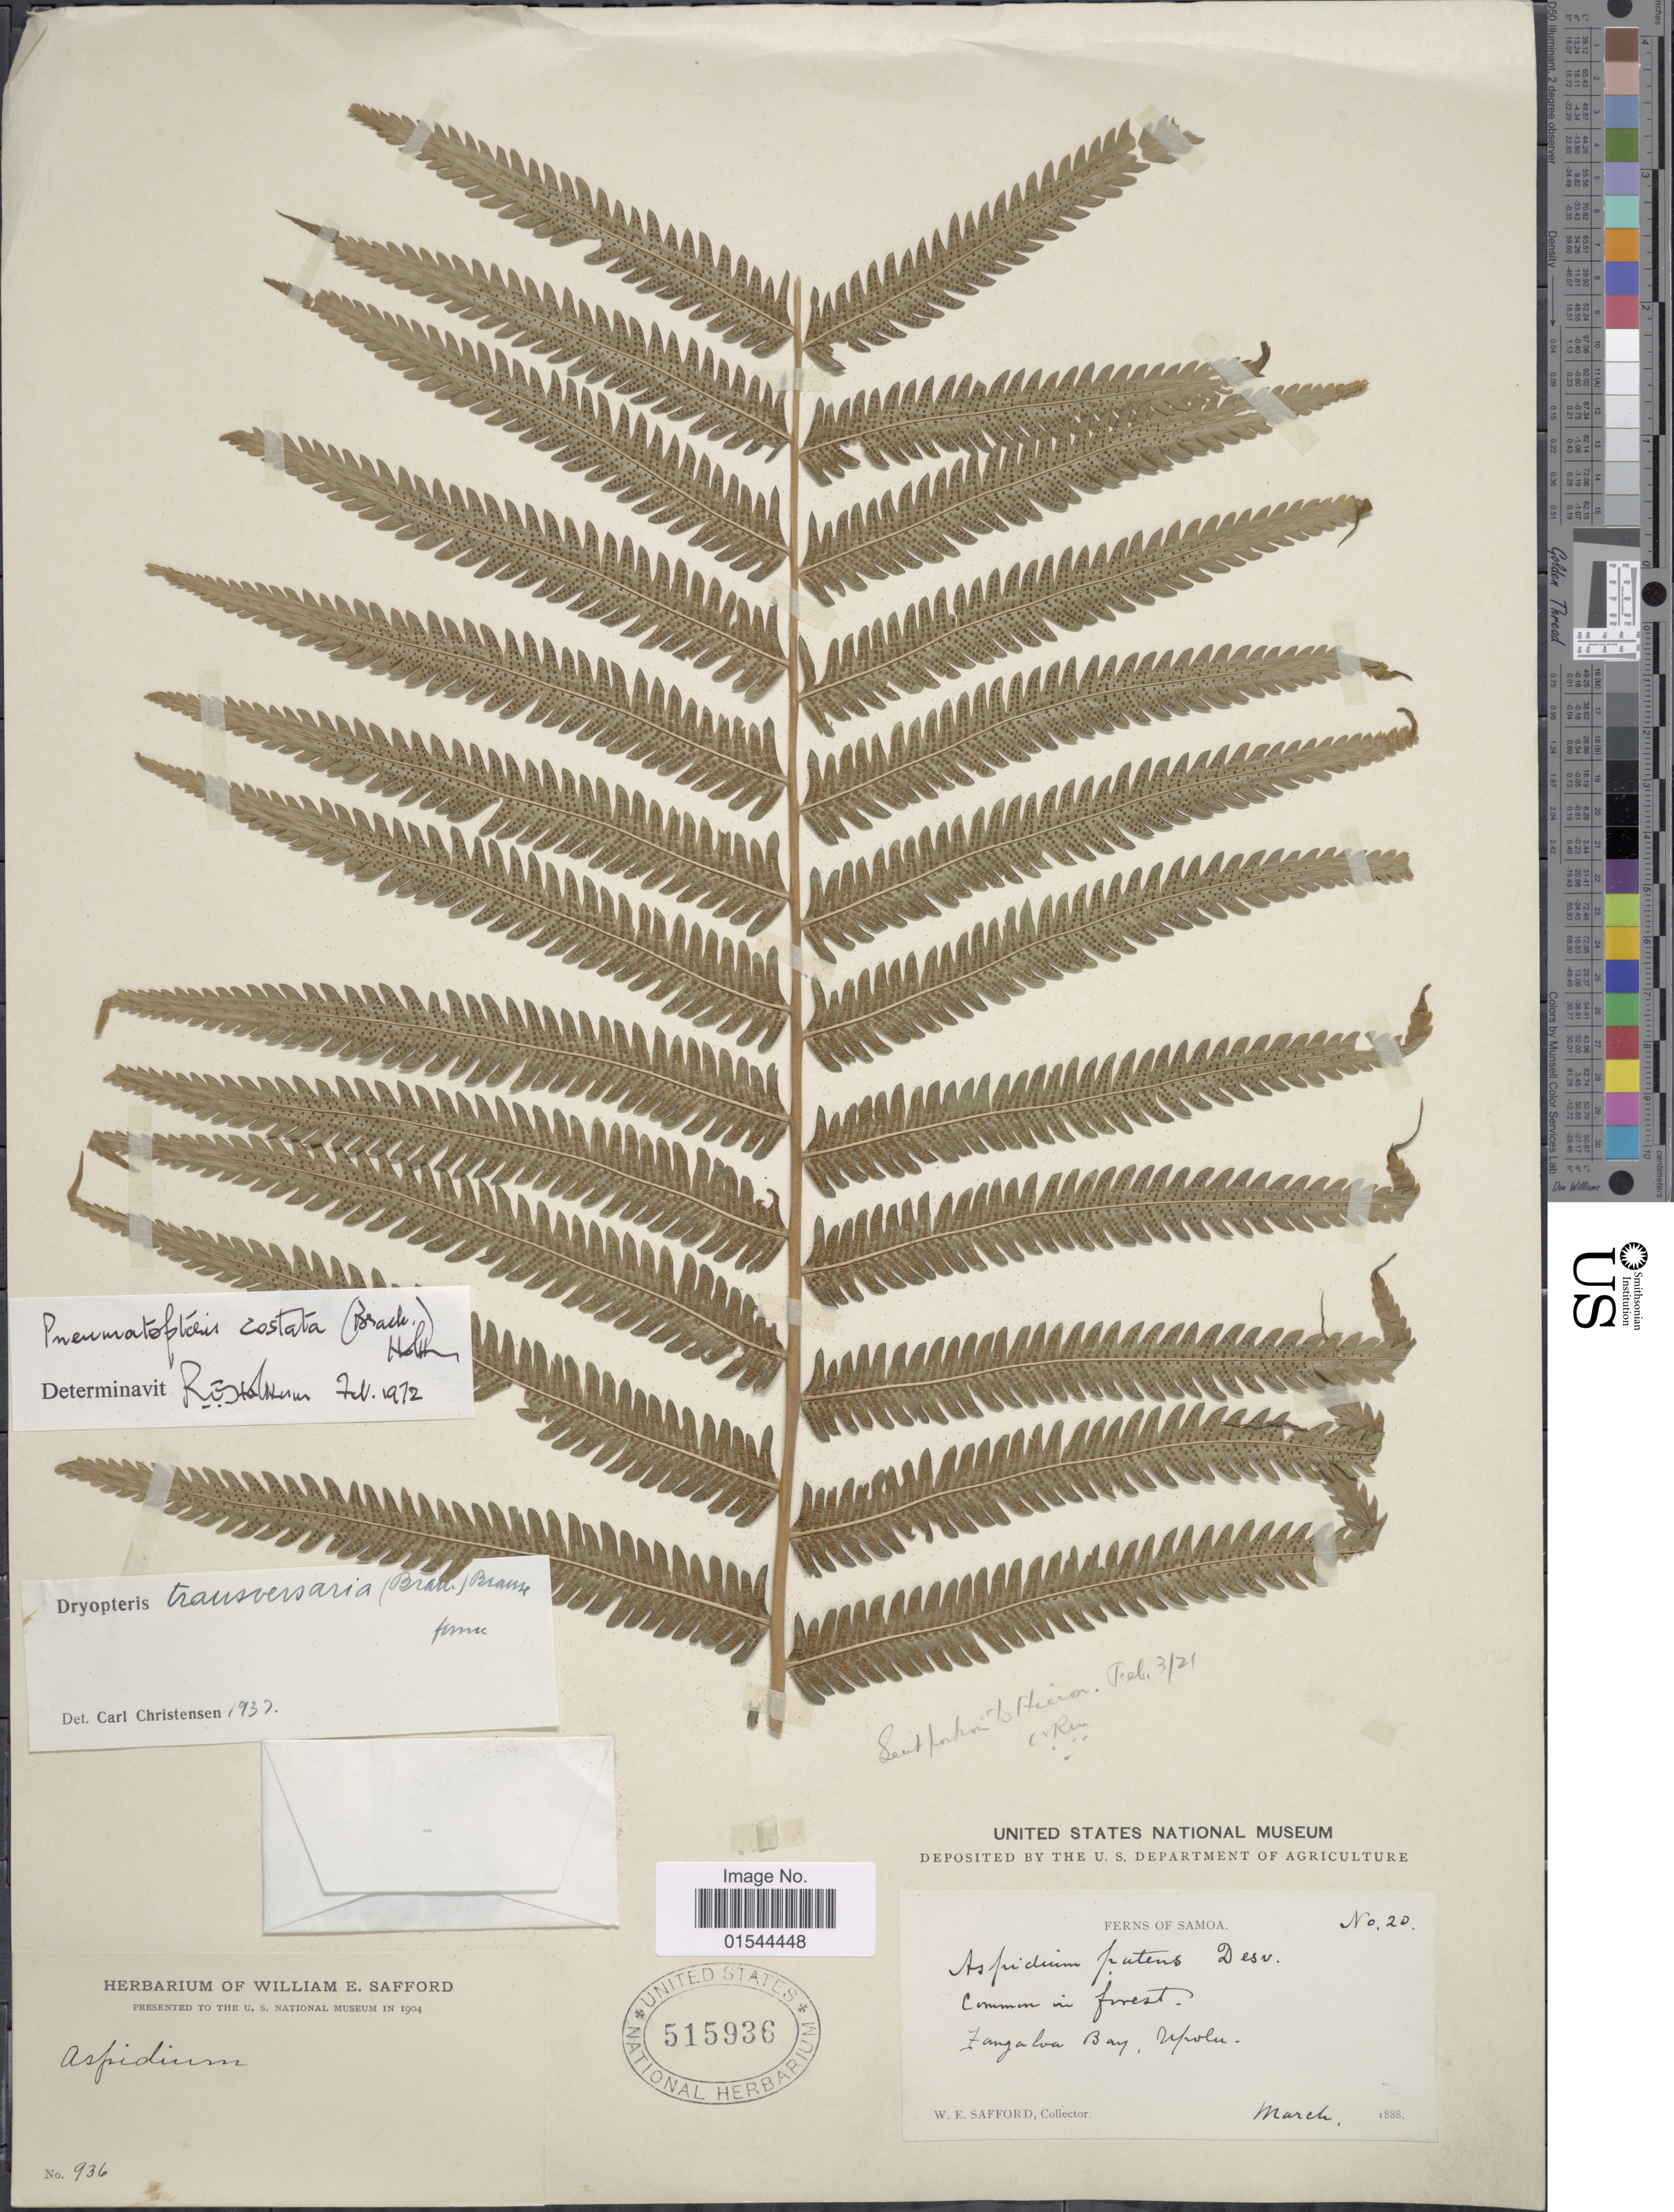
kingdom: Plantae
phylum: Tracheophyta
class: Polypodiopsida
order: Polypodiales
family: Thelypteridaceae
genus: Pneumatopteris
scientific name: Pneumatopteris costata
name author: (Brack.) Holttum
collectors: W. E. Safford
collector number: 20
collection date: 1888-03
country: Samoa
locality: Samoa, Zangaloa Bay, Upolu [interpreted]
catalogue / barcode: US 515936